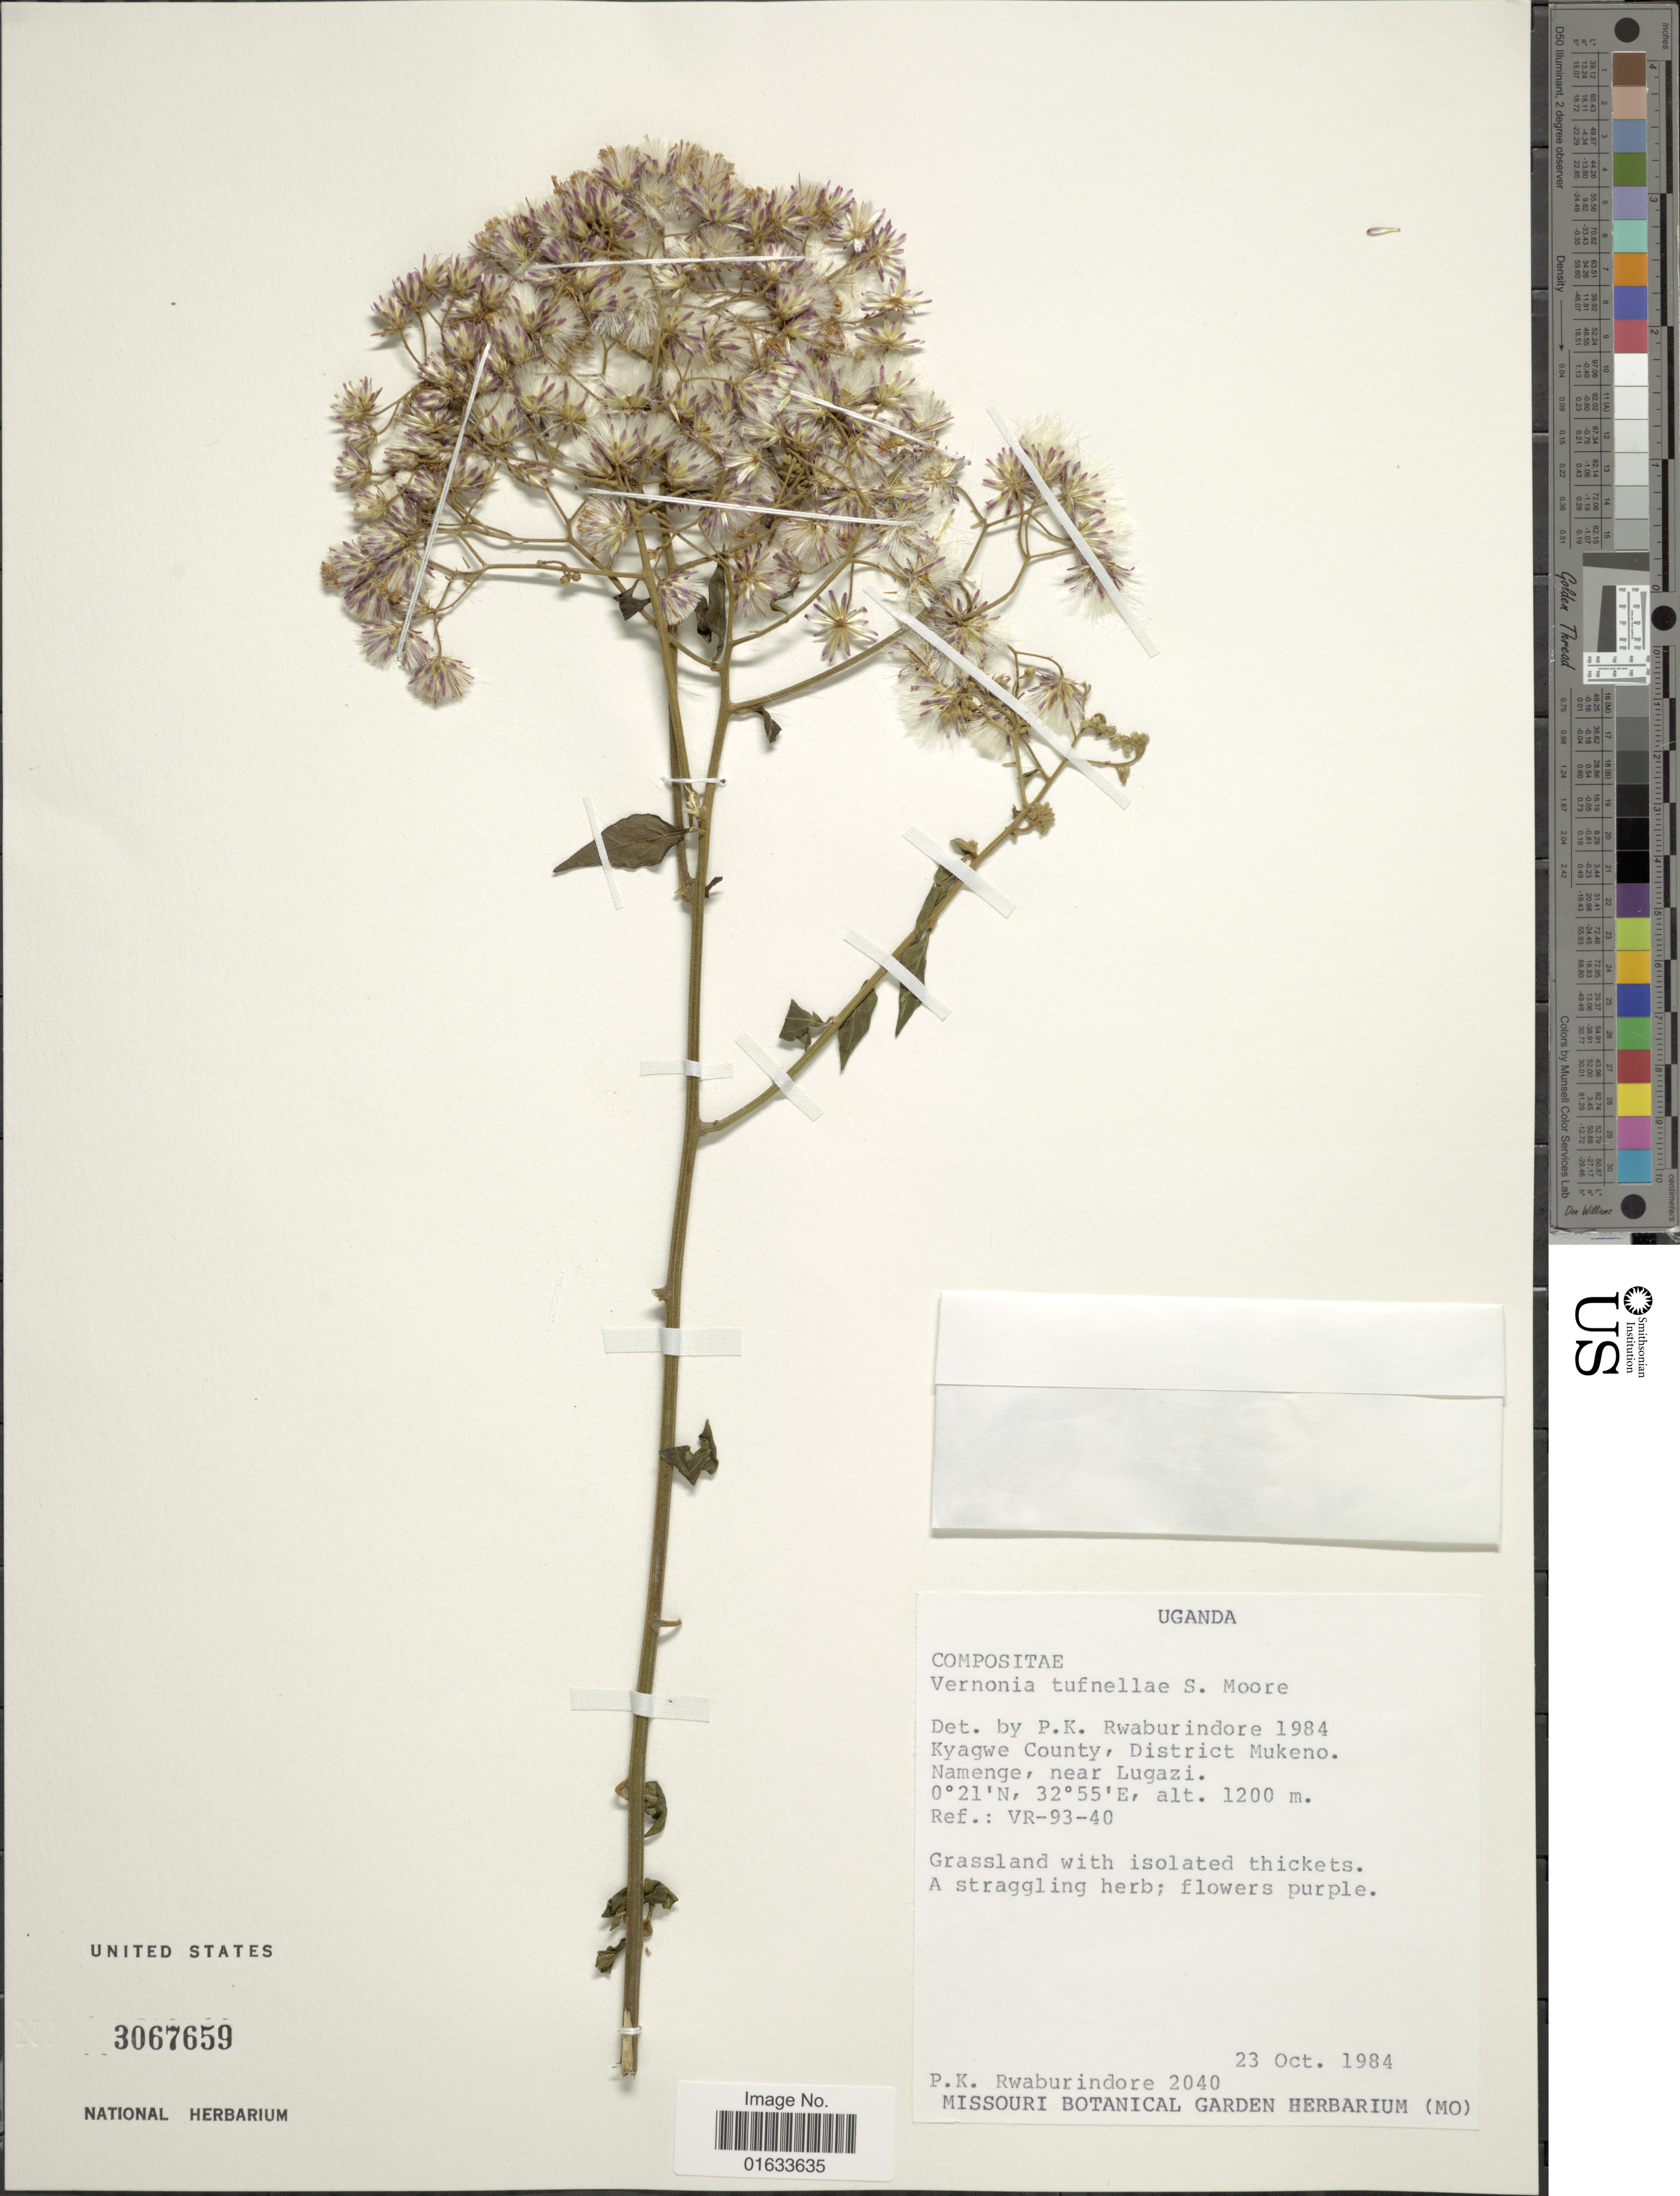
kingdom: Plantae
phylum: Tracheophyta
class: Magnoliopsida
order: Asterales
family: Asteraceae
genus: Distephanus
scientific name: Distephanus biafrae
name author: (Oliv. & Hiern) H. Rob.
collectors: P. Rwaburindore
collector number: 2040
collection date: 1984-10-23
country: Uganda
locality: Kyagwe County, District Mukeno. Namenge, near Lugazi.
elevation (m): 1200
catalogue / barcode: US 3067659